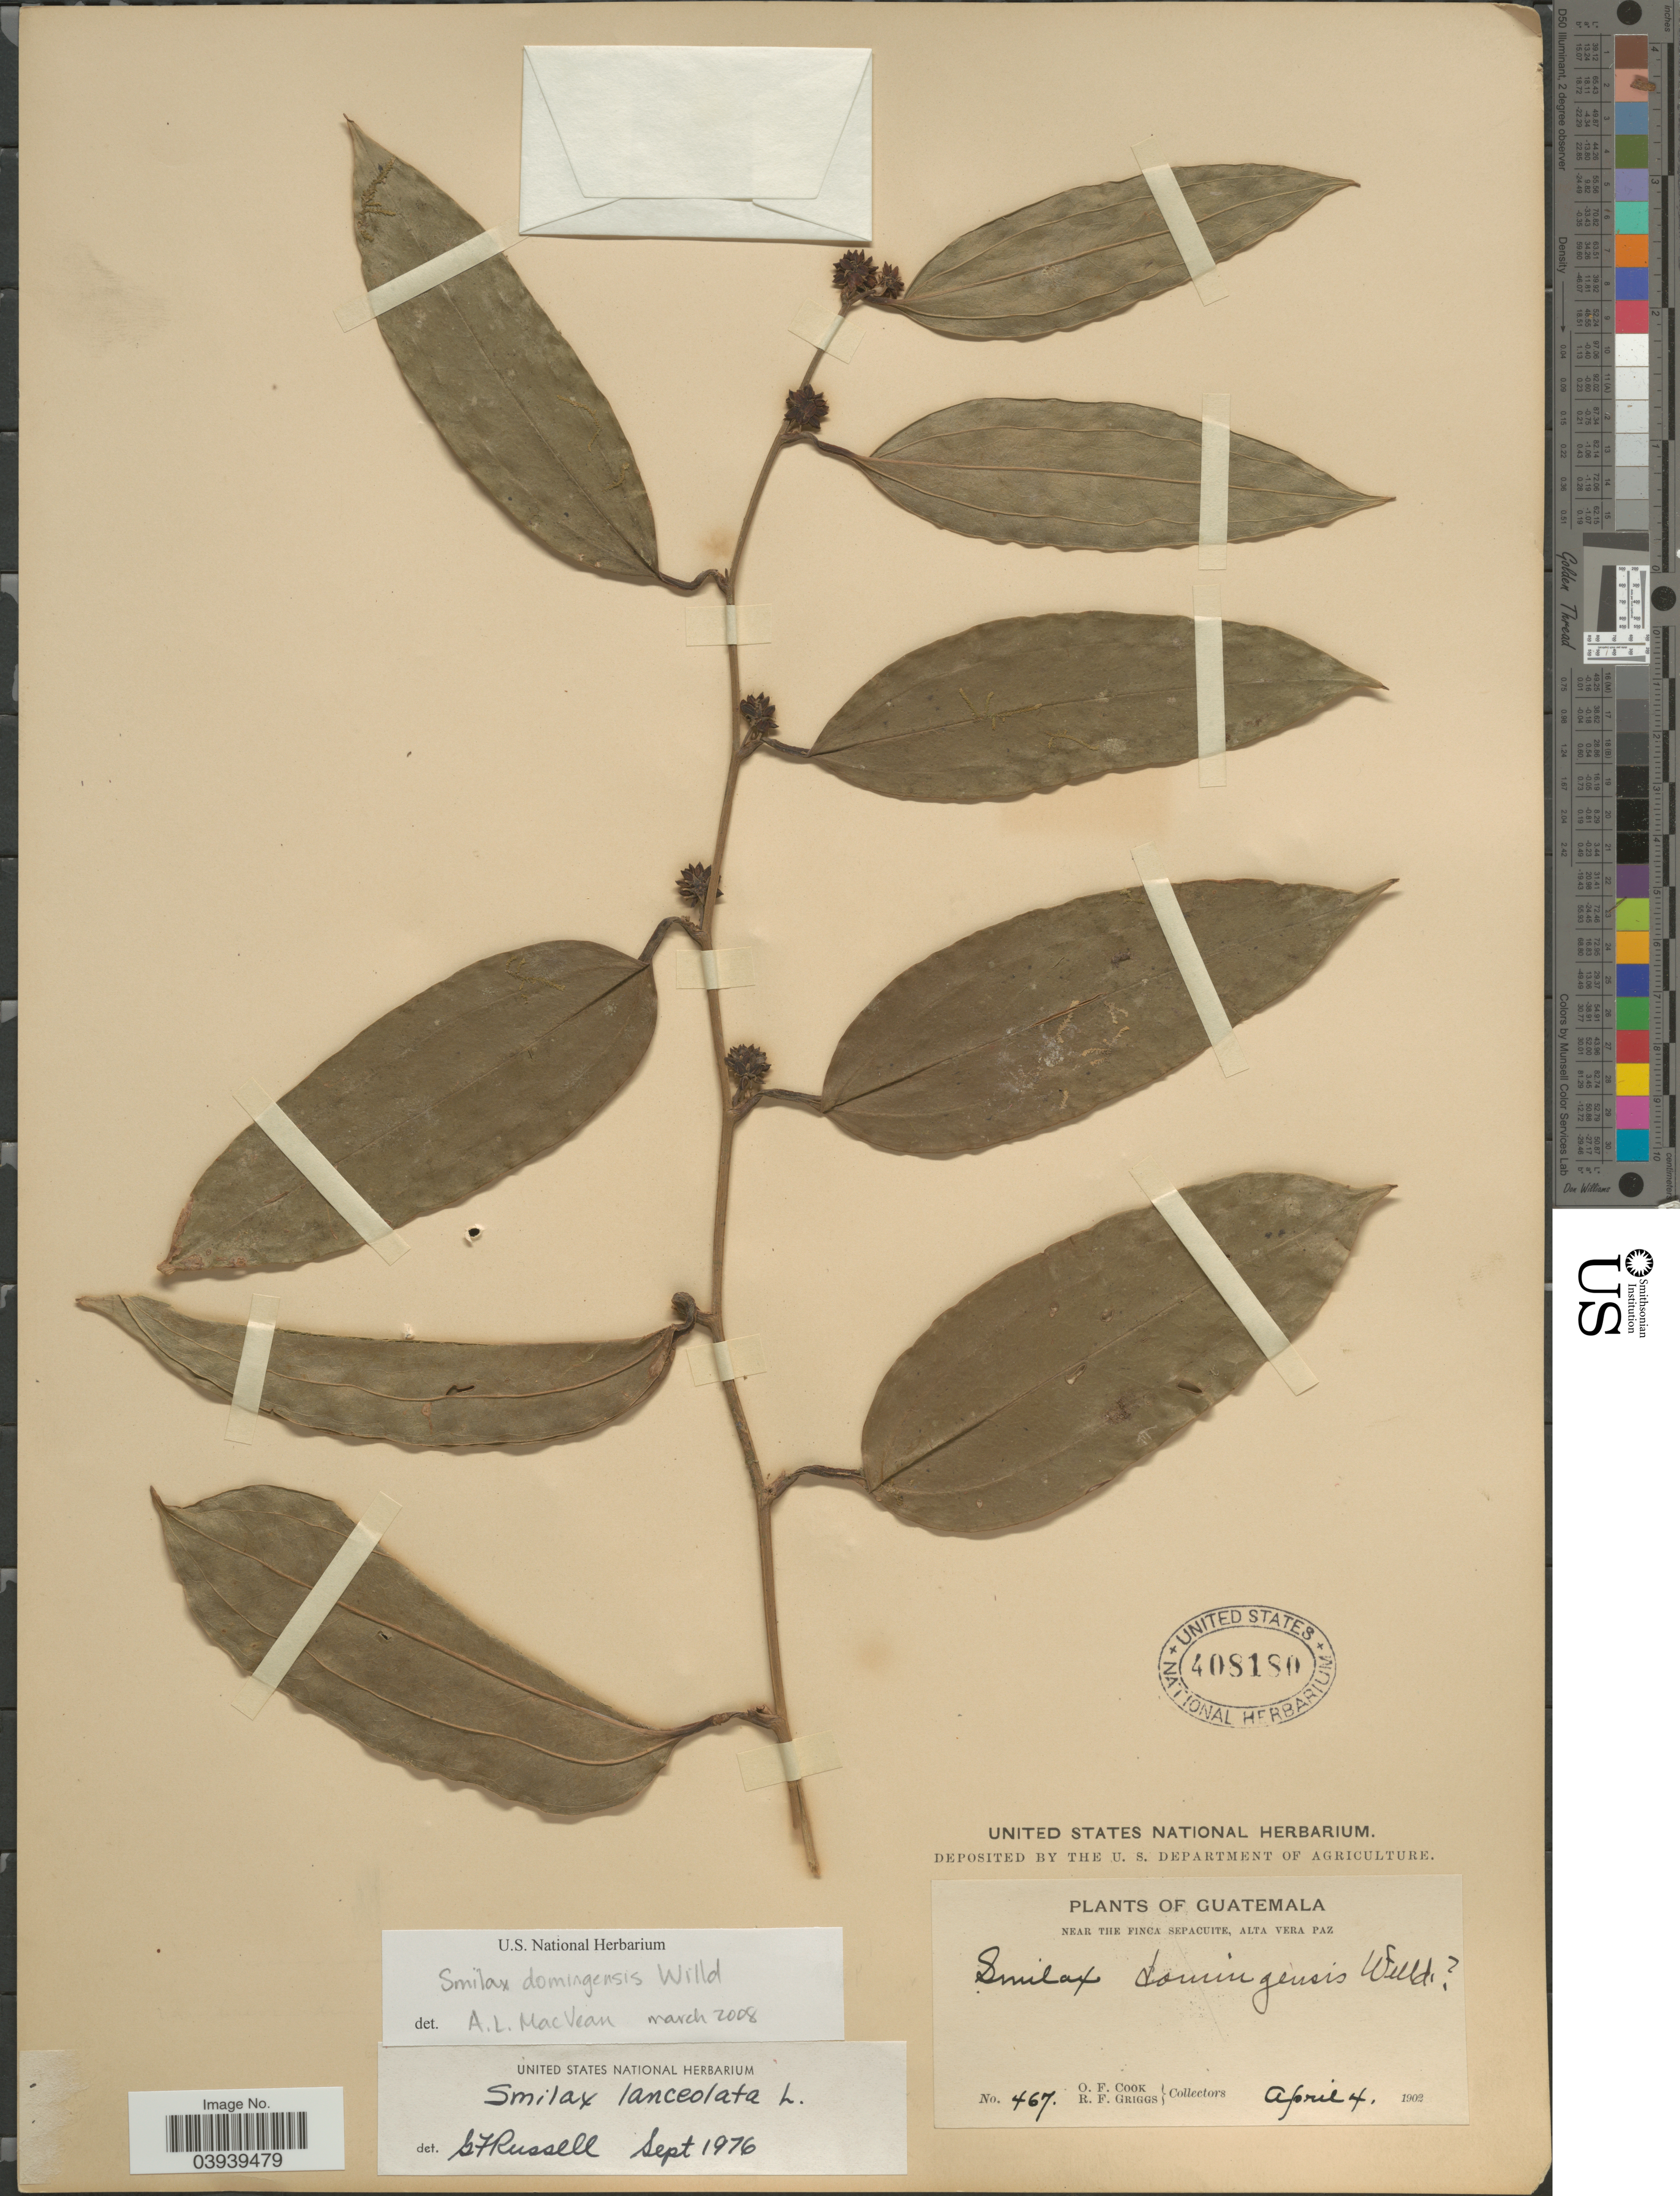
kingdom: Plantae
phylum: Tracheophyta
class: Liliopsida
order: Liliales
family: Smilacaceae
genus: Smilax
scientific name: Smilax domingensis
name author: Willd.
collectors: O. F. Cook & R. F. Griggs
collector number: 467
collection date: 1902-04-04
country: Guatemala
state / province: Alta Verapaz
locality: Near the Finca Sepacuite.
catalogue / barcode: US 408180